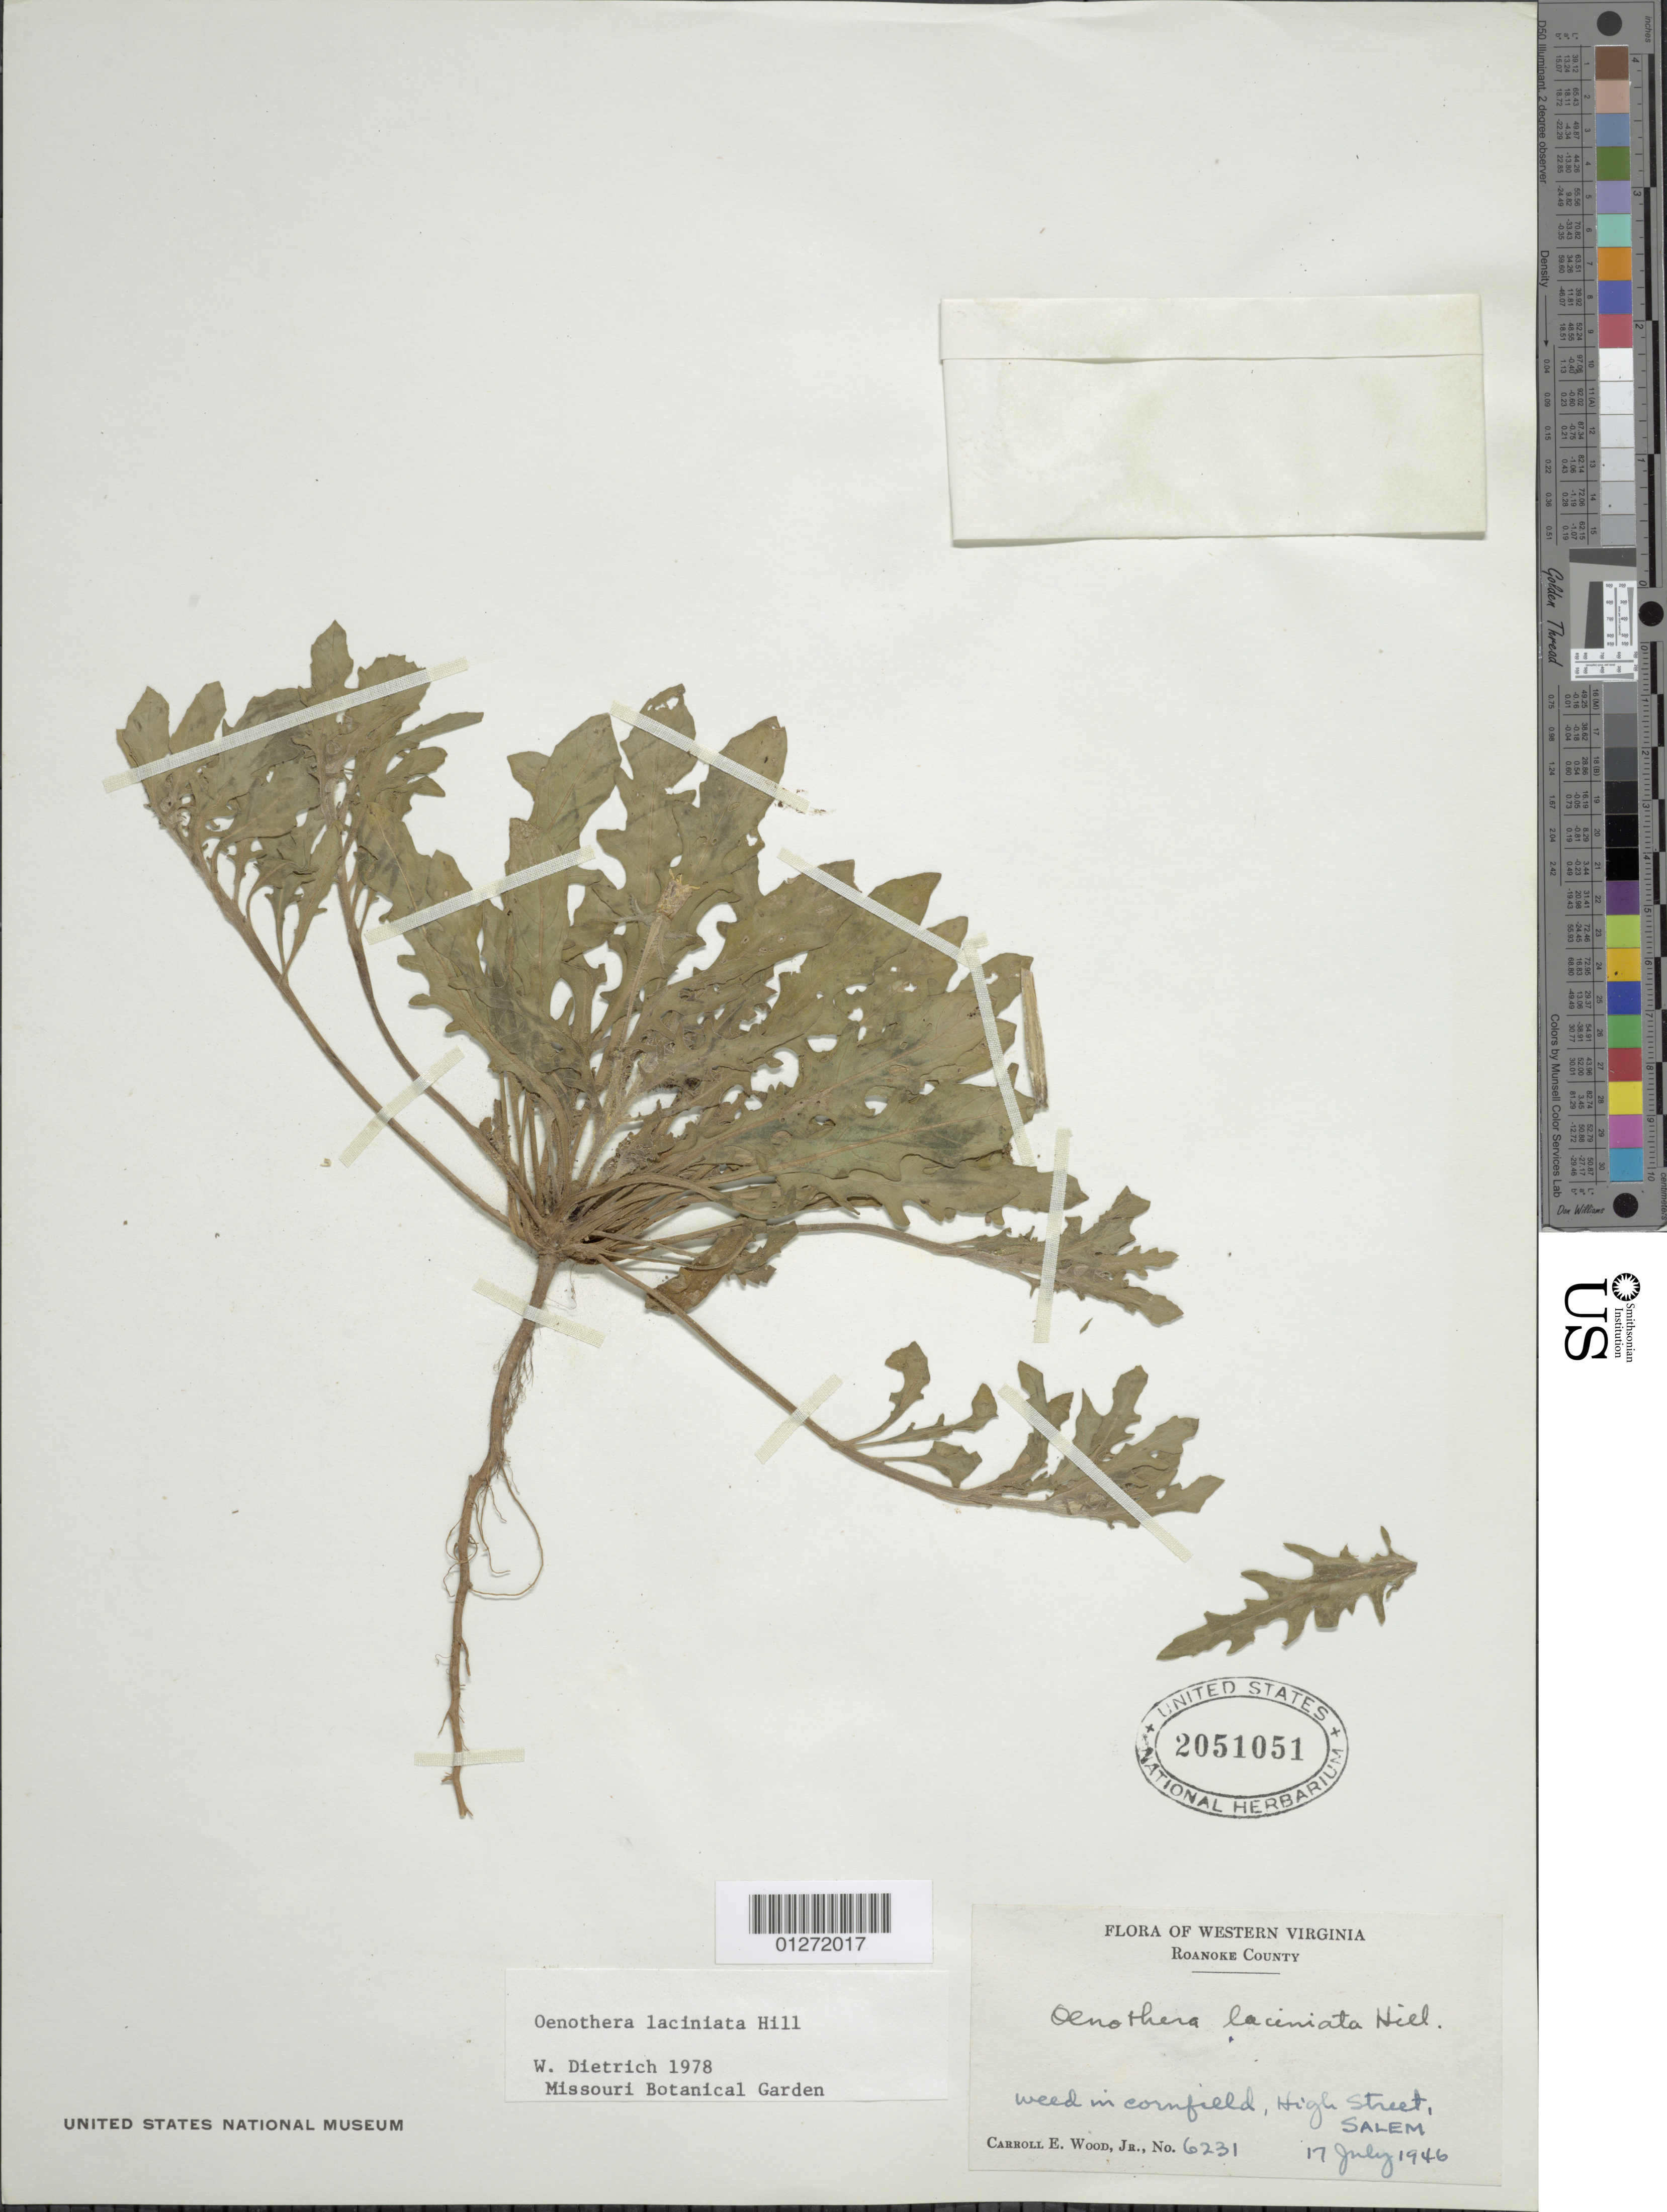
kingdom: Plantae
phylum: Tracheophyta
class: Magnoliopsida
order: Myrtales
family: Onagraceae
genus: Oenothera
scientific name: Oenothera laciniata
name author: Hill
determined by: Dietrich, W.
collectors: C. E. Wood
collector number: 6231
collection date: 1946-07-17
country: United States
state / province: Virginia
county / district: Roanoke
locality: High Street, Salem.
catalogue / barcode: US 2051051